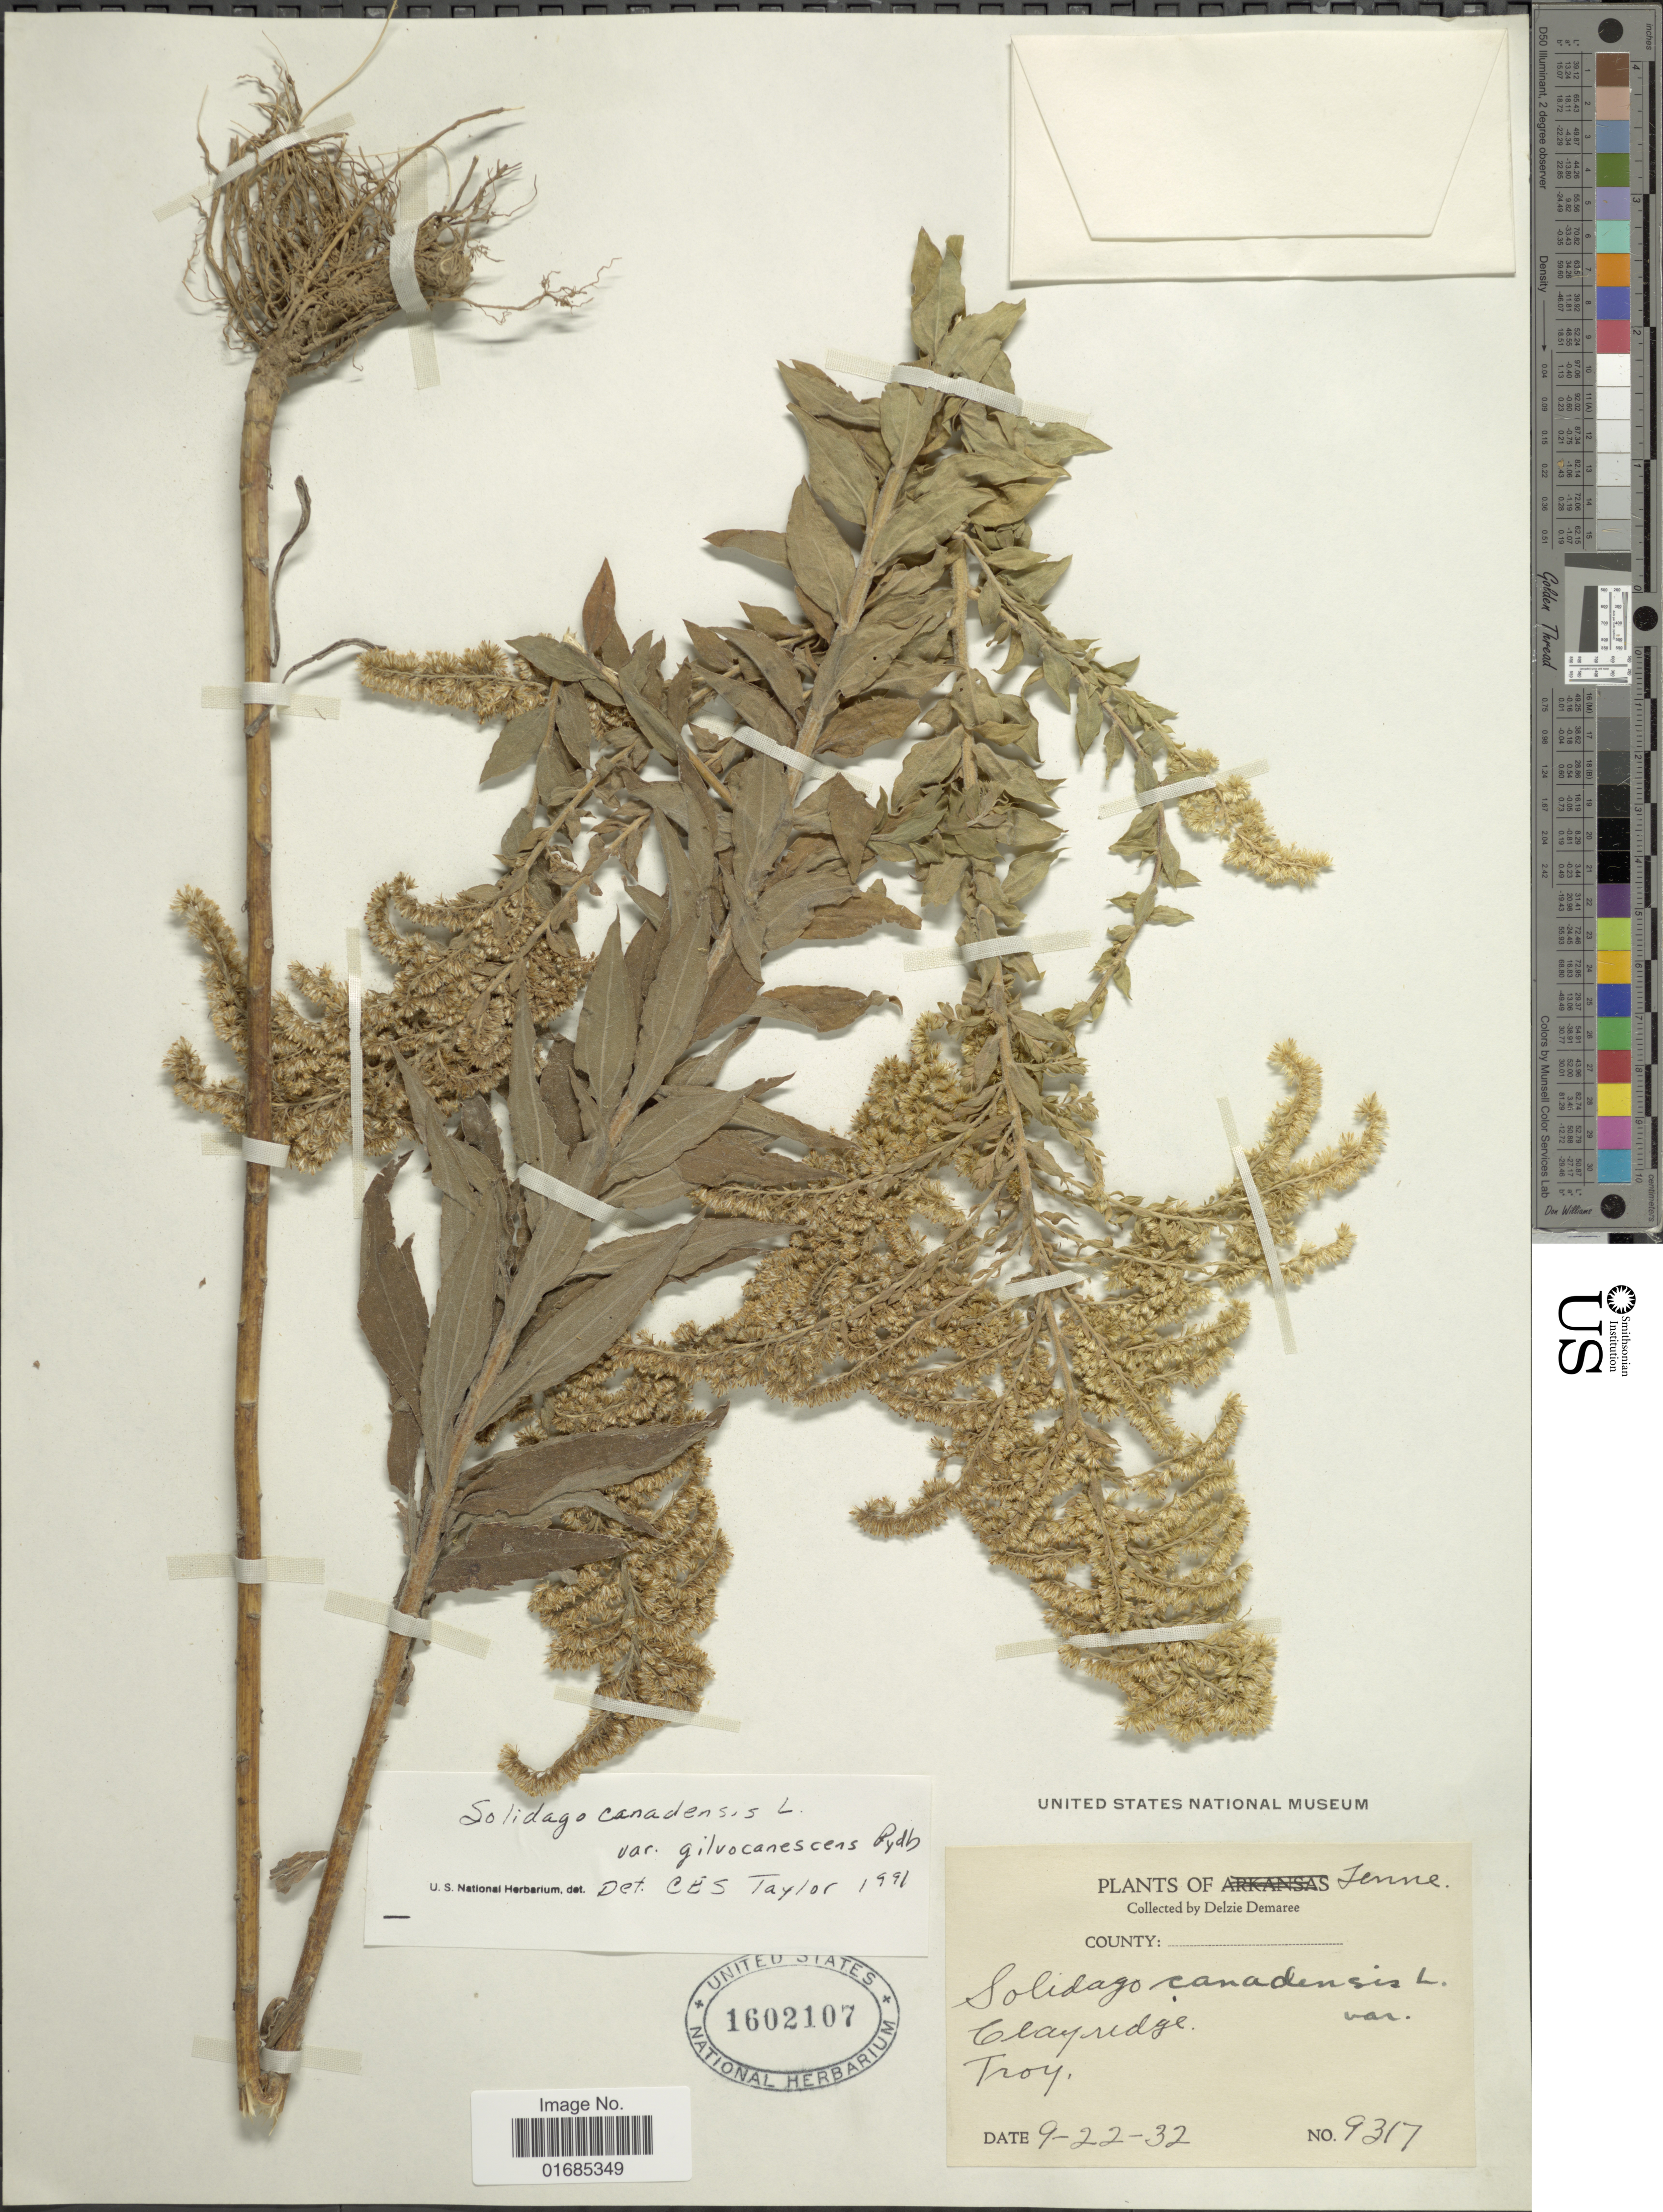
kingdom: Plantae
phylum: Tracheophyta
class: Magnoliopsida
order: Asterales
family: Asteraceae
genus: Solidago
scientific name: Solidago canadensis var. gilvocanescens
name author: Rydb.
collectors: D. Demaree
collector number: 9317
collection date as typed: Transcribed d/m/y: 22/9/32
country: United States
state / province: Tennessee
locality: Clay ridge, Troy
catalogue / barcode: US 1602107